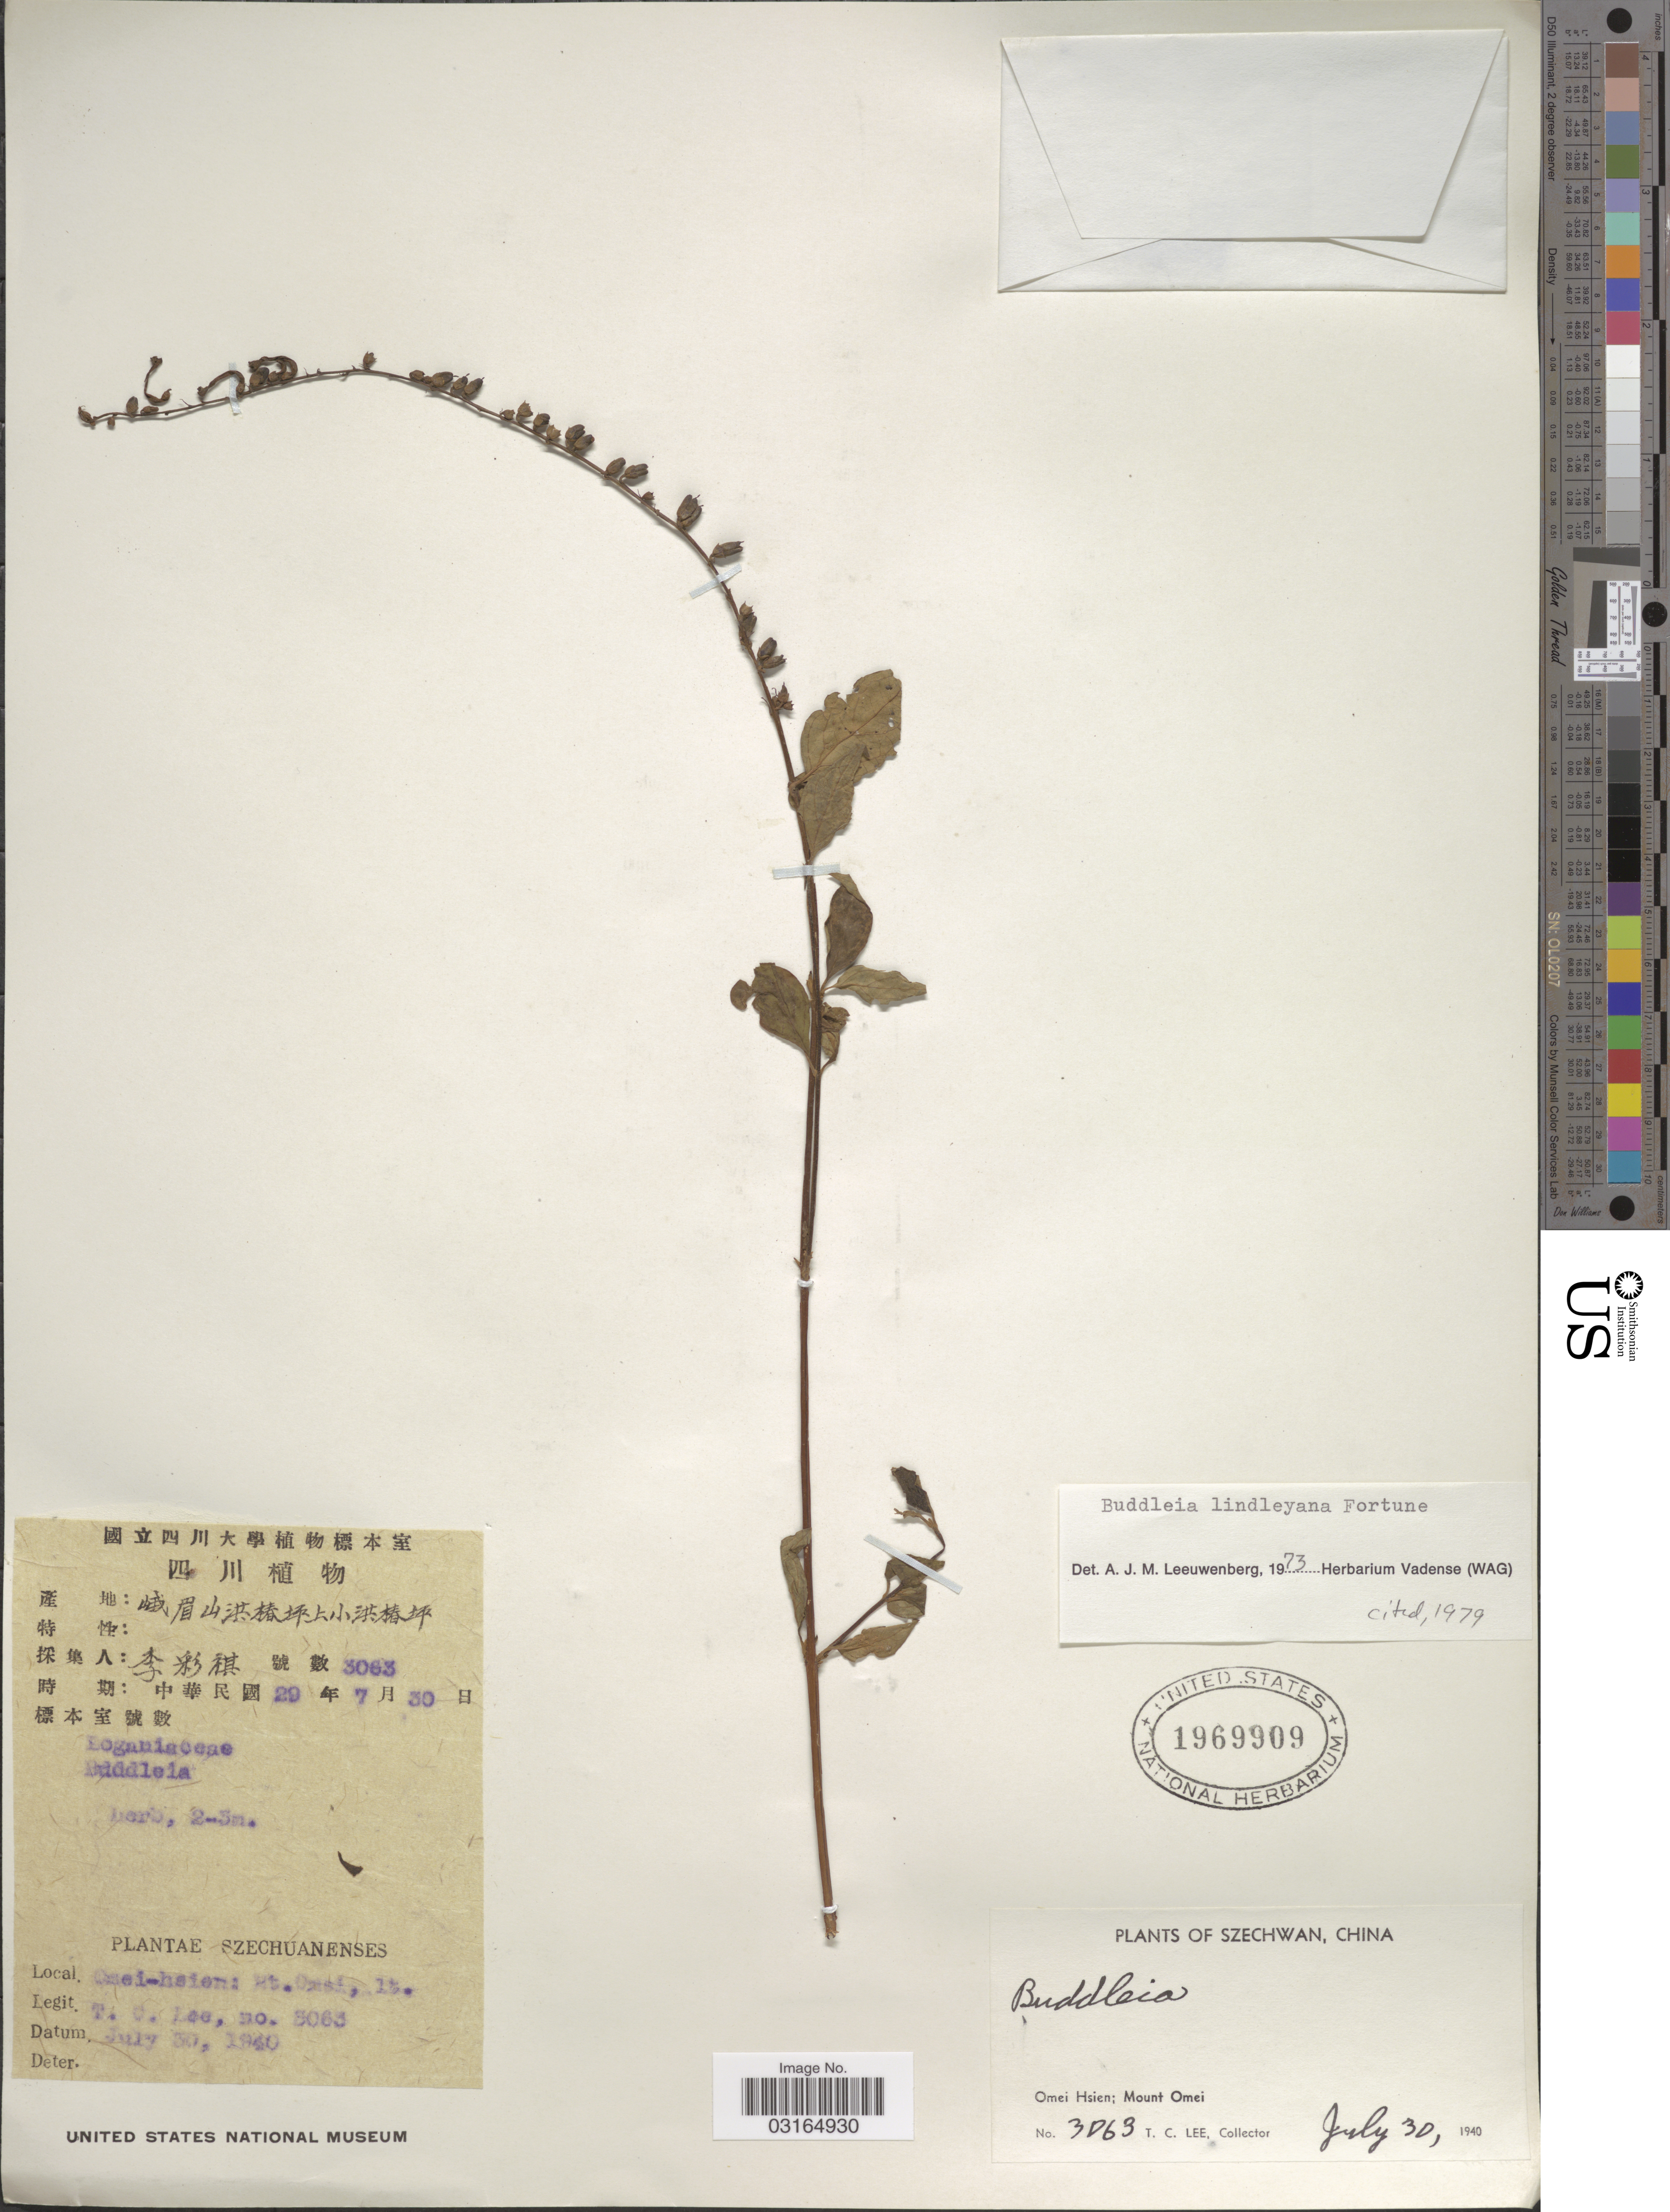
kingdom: Plantae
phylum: Tracheophyta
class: Magnoliopsida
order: Lamiales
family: Scrophulariaceae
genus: Buddleja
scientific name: Buddleja lindleyana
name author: Fortune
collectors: T. Lee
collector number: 3063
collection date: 1940-07-30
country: China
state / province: Sichuan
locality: Szechwan. Omei Hsien; Mount Omei.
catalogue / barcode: US 1969909